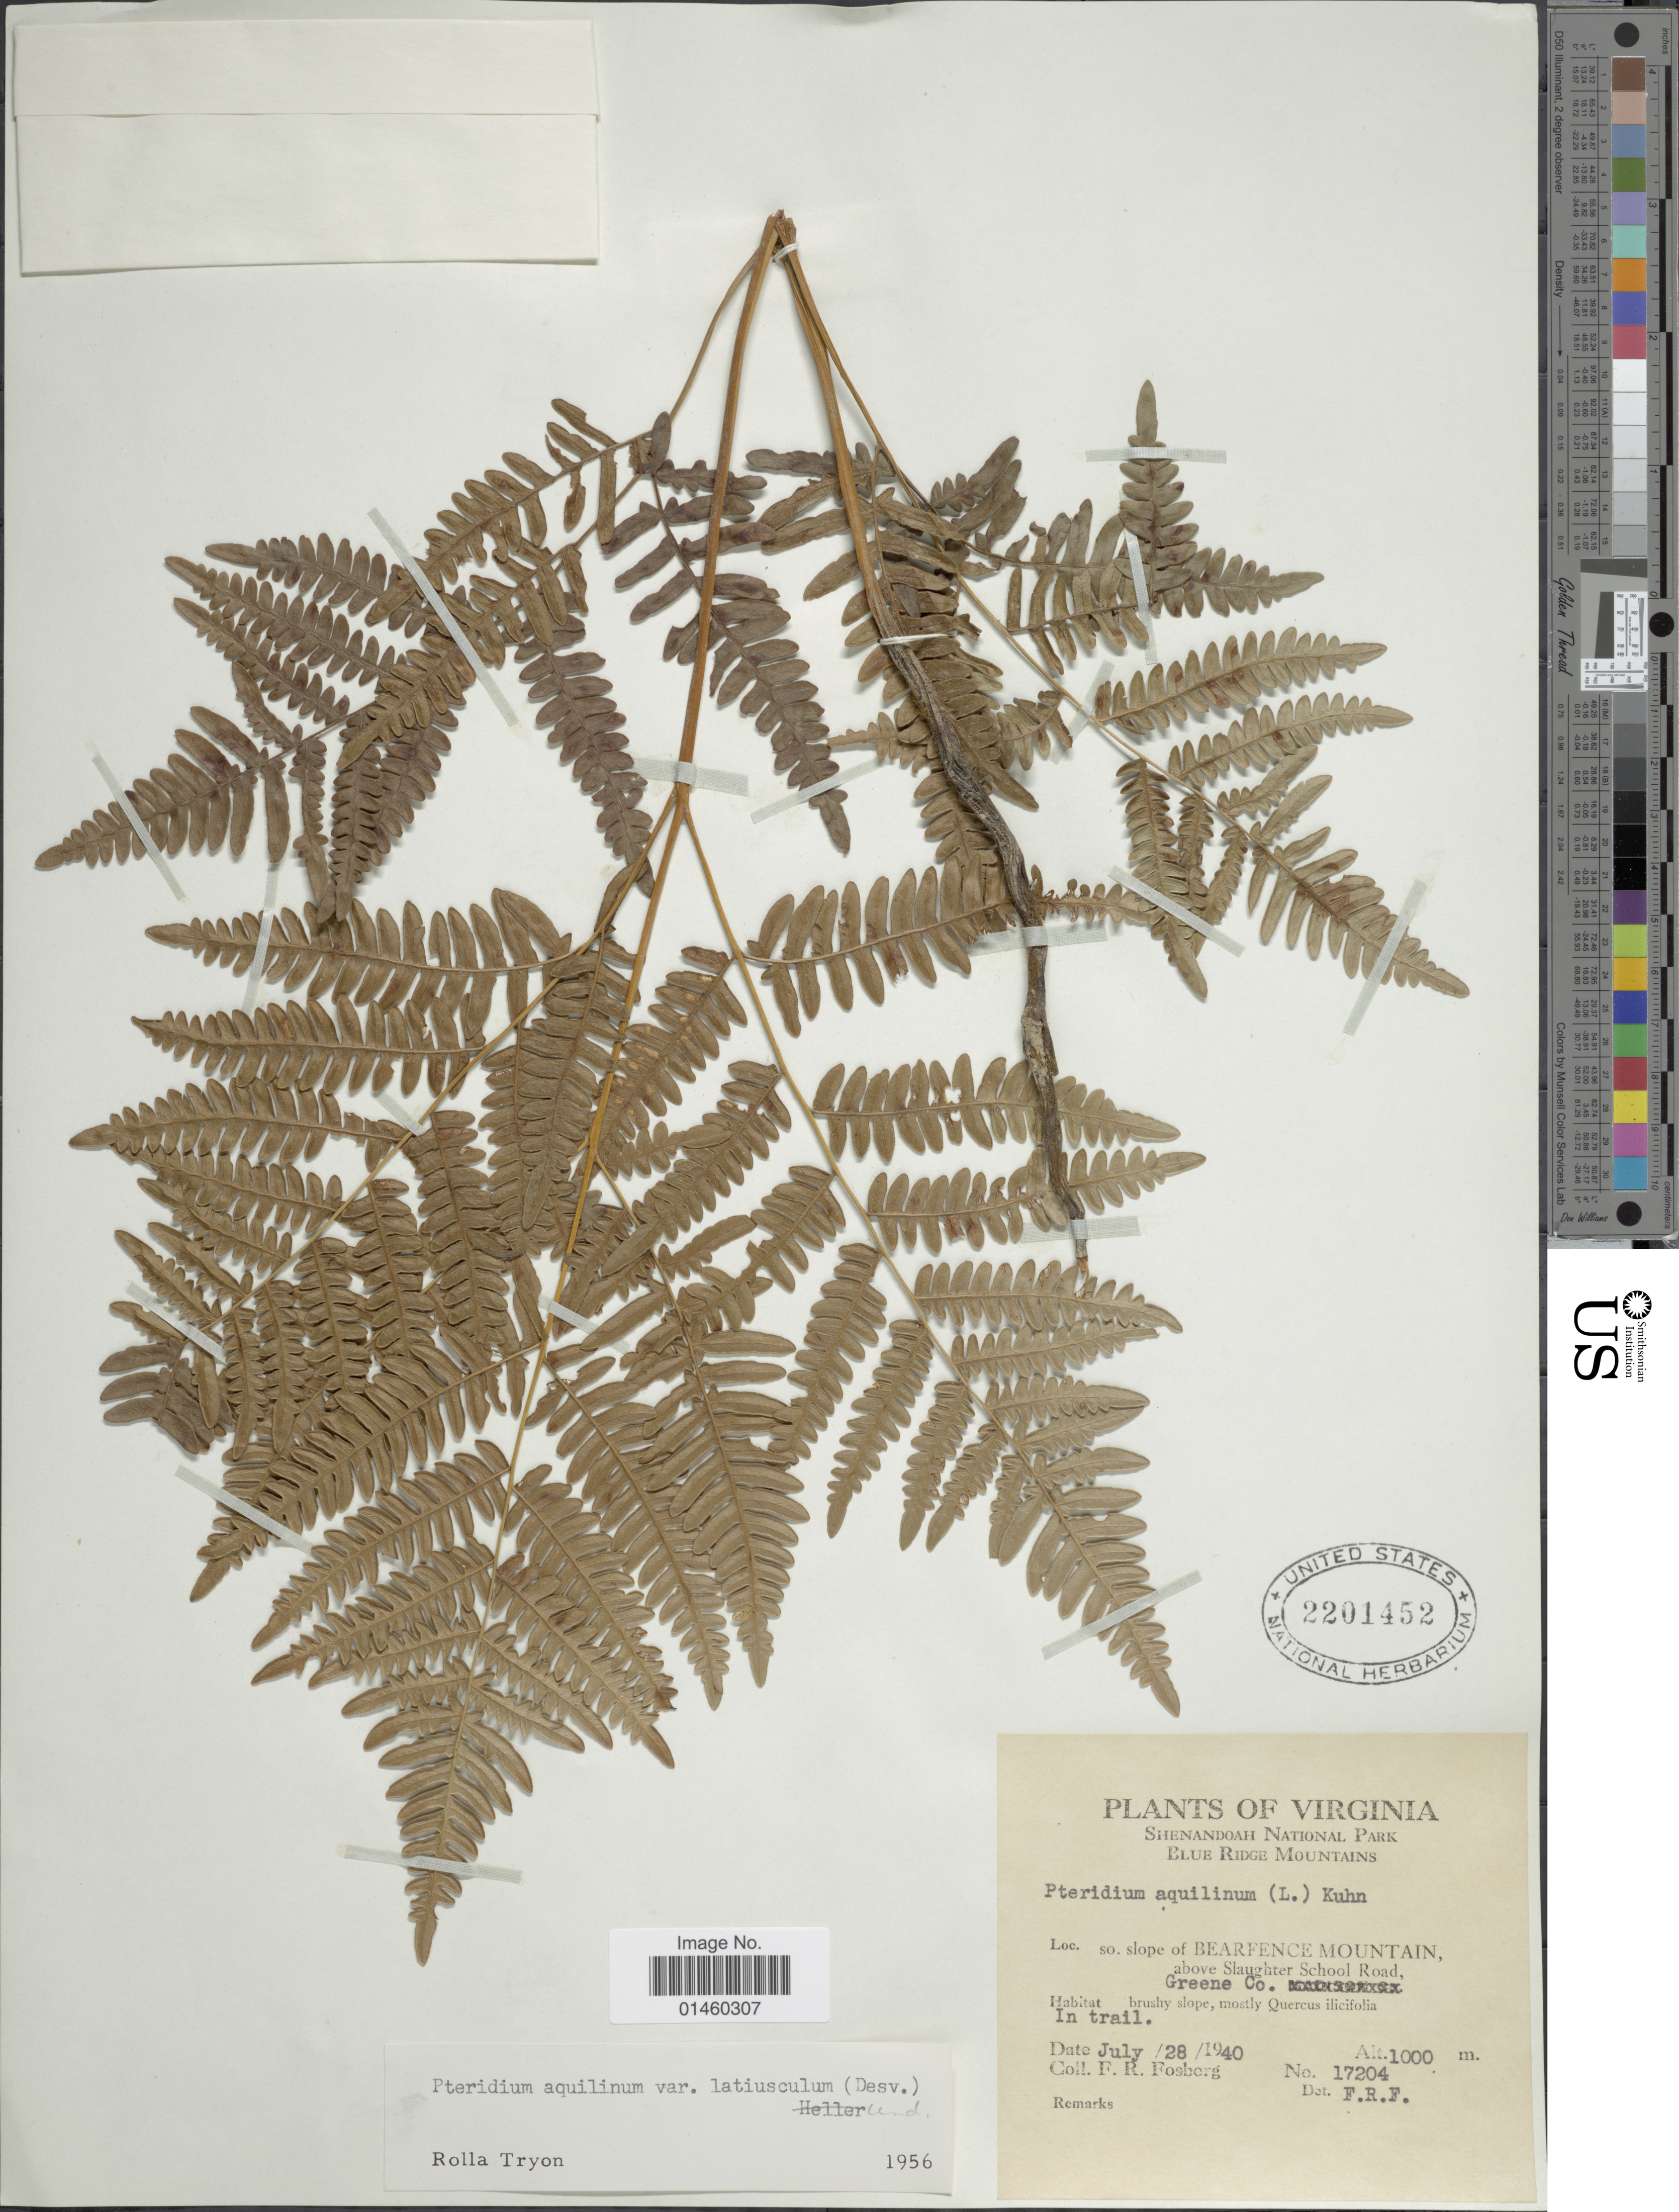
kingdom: Plantae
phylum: Tracheophyta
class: Polypodiopsida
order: Polypodiales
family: Dennstaedtiaceae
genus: Pteridium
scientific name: Pteridium aquilinum var. latiusculum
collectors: F. R. Fosberg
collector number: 17204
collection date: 1940-07-28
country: United States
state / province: Virginia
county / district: Greene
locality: So. slope of Bearfence Mountain, above Slaughter School Road, Greene Co. Shenandoah National Park. Blue Ridge Mountains.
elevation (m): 1000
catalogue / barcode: US 2201452